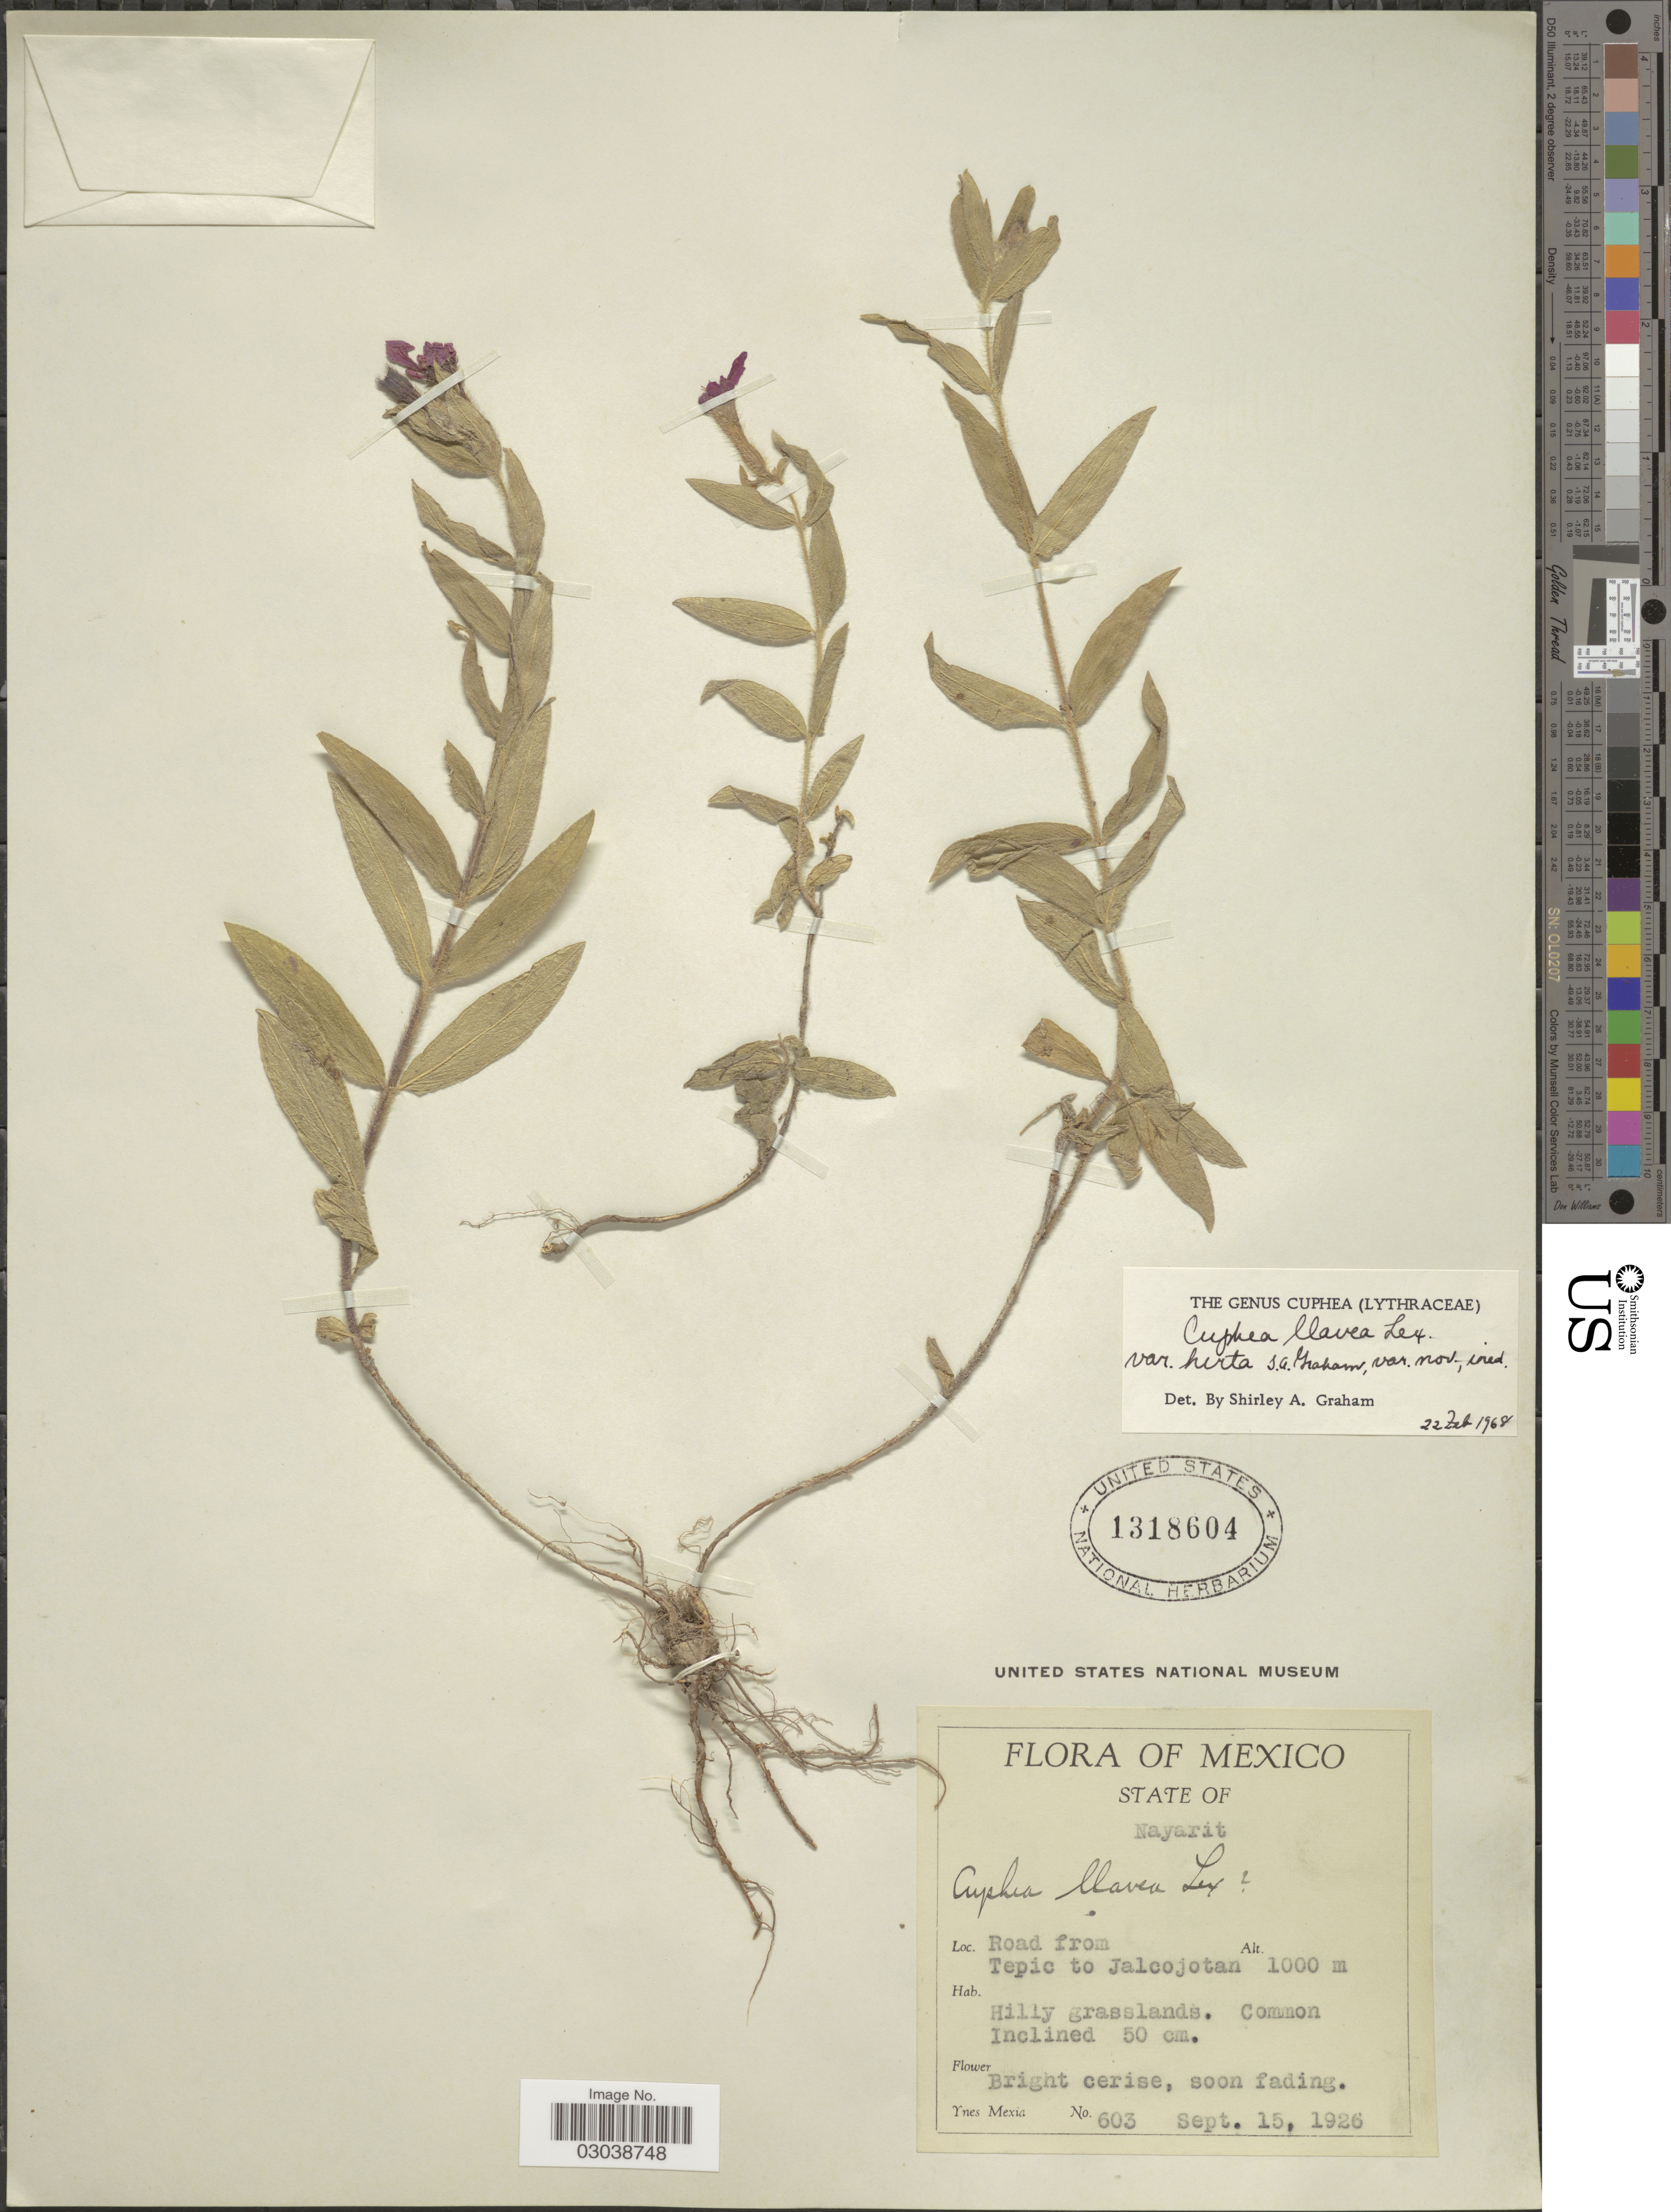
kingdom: Plantae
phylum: Tracheophyta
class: Magnoliopsida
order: Myrtales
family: Lythraceae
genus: Cuphea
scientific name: Cuphea llavea var. hirta S.A. Graham, ined.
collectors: Y. Mexia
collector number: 603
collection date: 1926-09-15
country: Mexico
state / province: Nayarit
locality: Road from Tepic to Jalcojotan.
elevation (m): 1000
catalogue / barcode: US 1318604